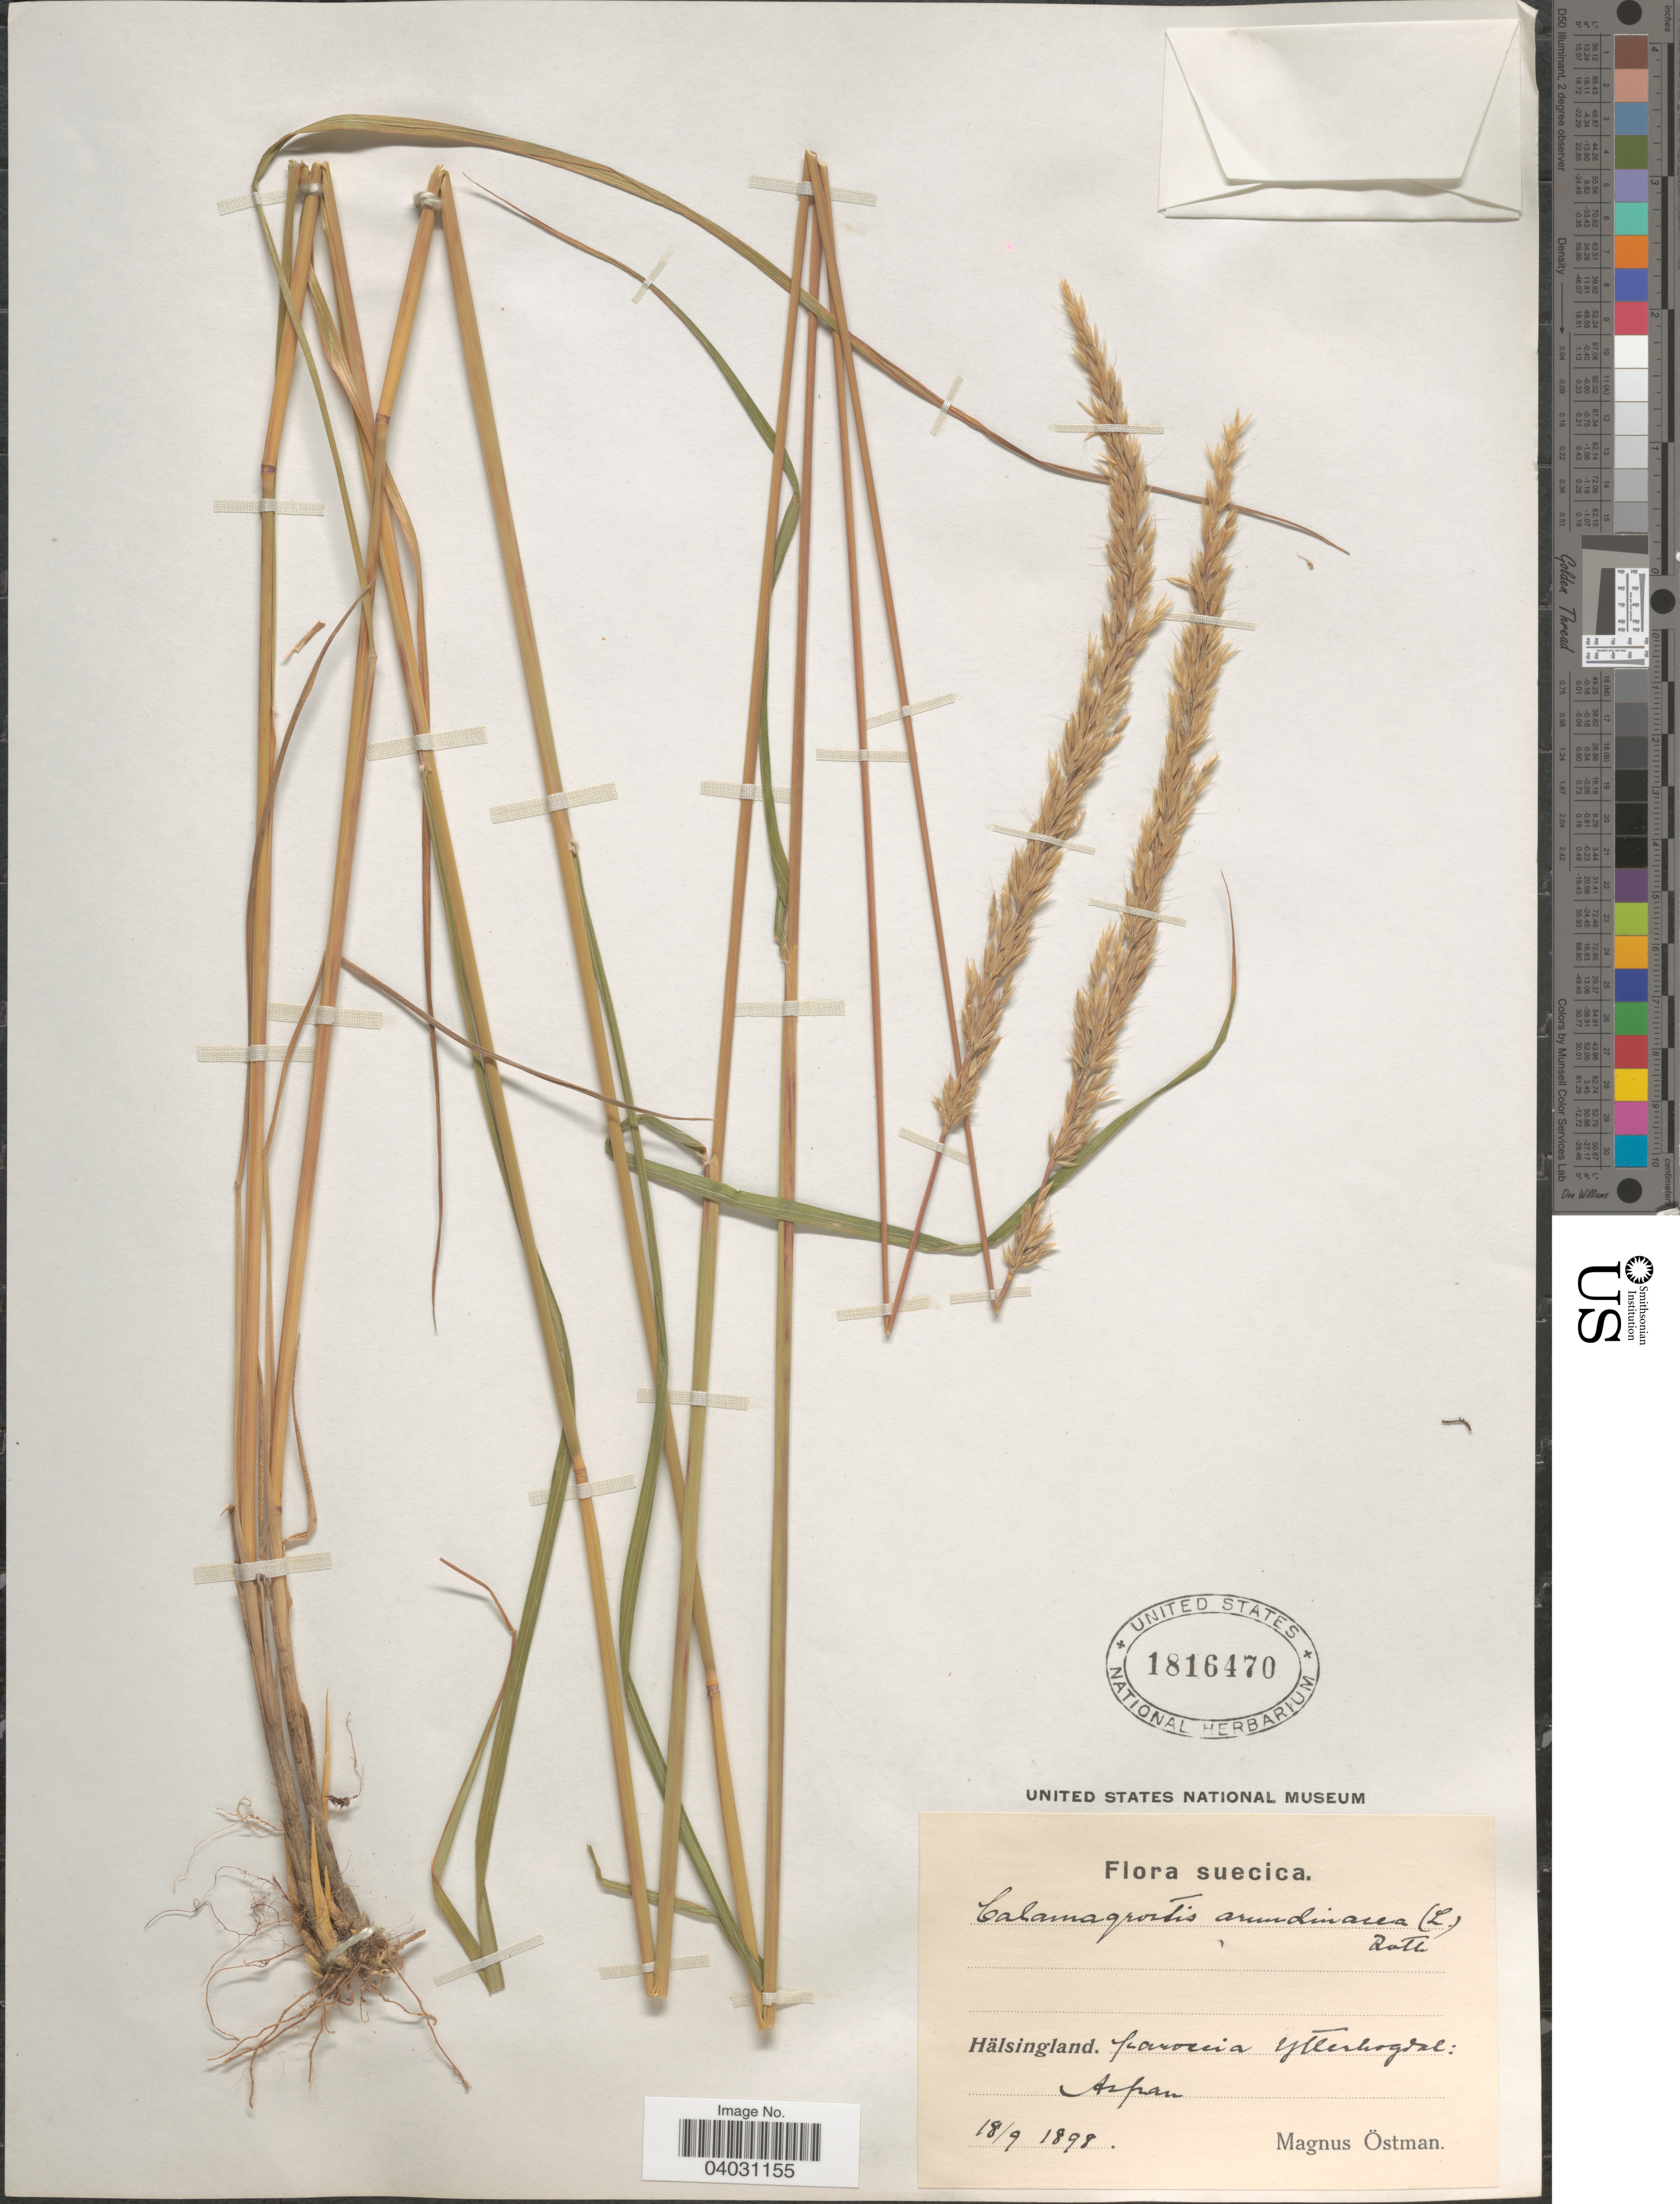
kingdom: Plantae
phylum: Tracheophyta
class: Liliopsida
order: Poales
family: Poaceae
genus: Calamagrostis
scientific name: Calamagrostis arundinacea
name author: (L.) Roth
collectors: M. Östman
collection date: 1898-09-18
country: Sweden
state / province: Gavleborg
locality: Suecica. Hälsingland. Parvecia Ytlerhogdal: Aspan.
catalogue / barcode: US 1816470